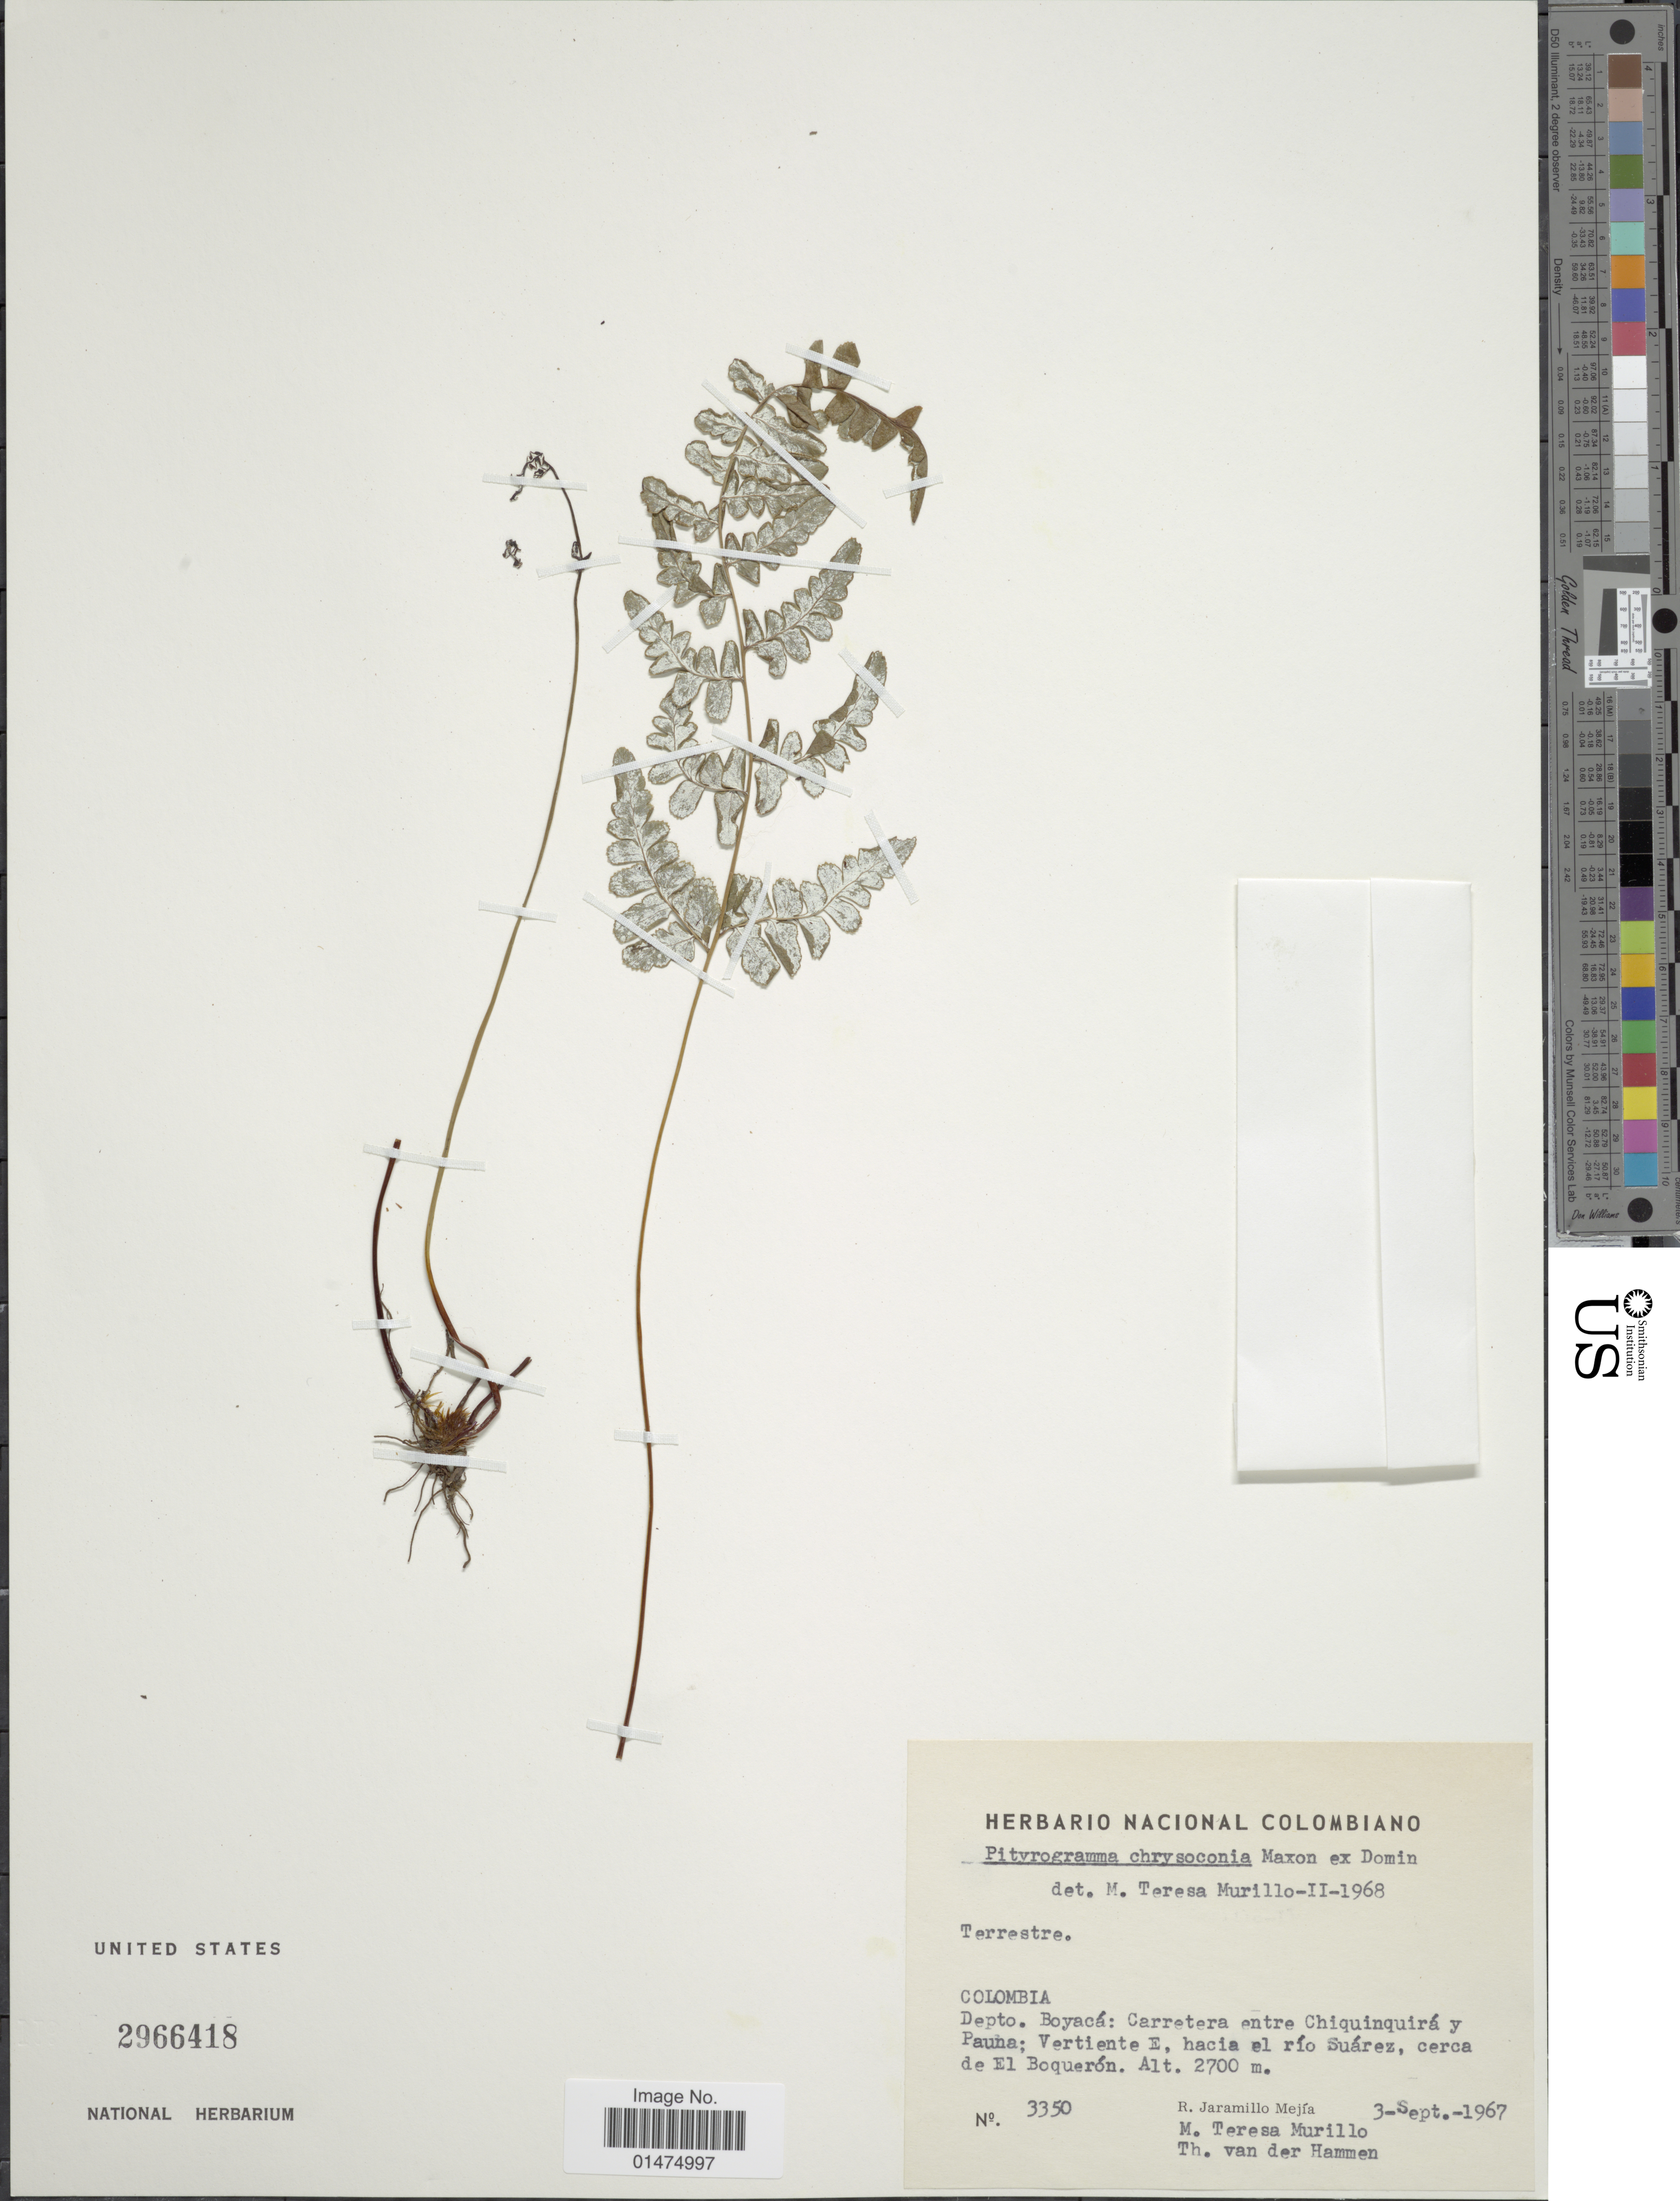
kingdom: Plantae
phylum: Tracheophyta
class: Polypodiopsida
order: Polypodiales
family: Pteridaceae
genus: Pityrogramma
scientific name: Pityrogramma chrysoconia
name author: (Desv.) Maxon ex Domin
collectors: R. Jaramillo M., M. Murillo & T. Hammen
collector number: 3350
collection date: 1967-09-03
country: Colombia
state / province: Boyacá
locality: Depto. Boyoca: Carretera entre Chiquinquira y Pauna; Vertiente E, hacia el rio Suarez, cerca de El Boqueron.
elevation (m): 2700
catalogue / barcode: US 2966418